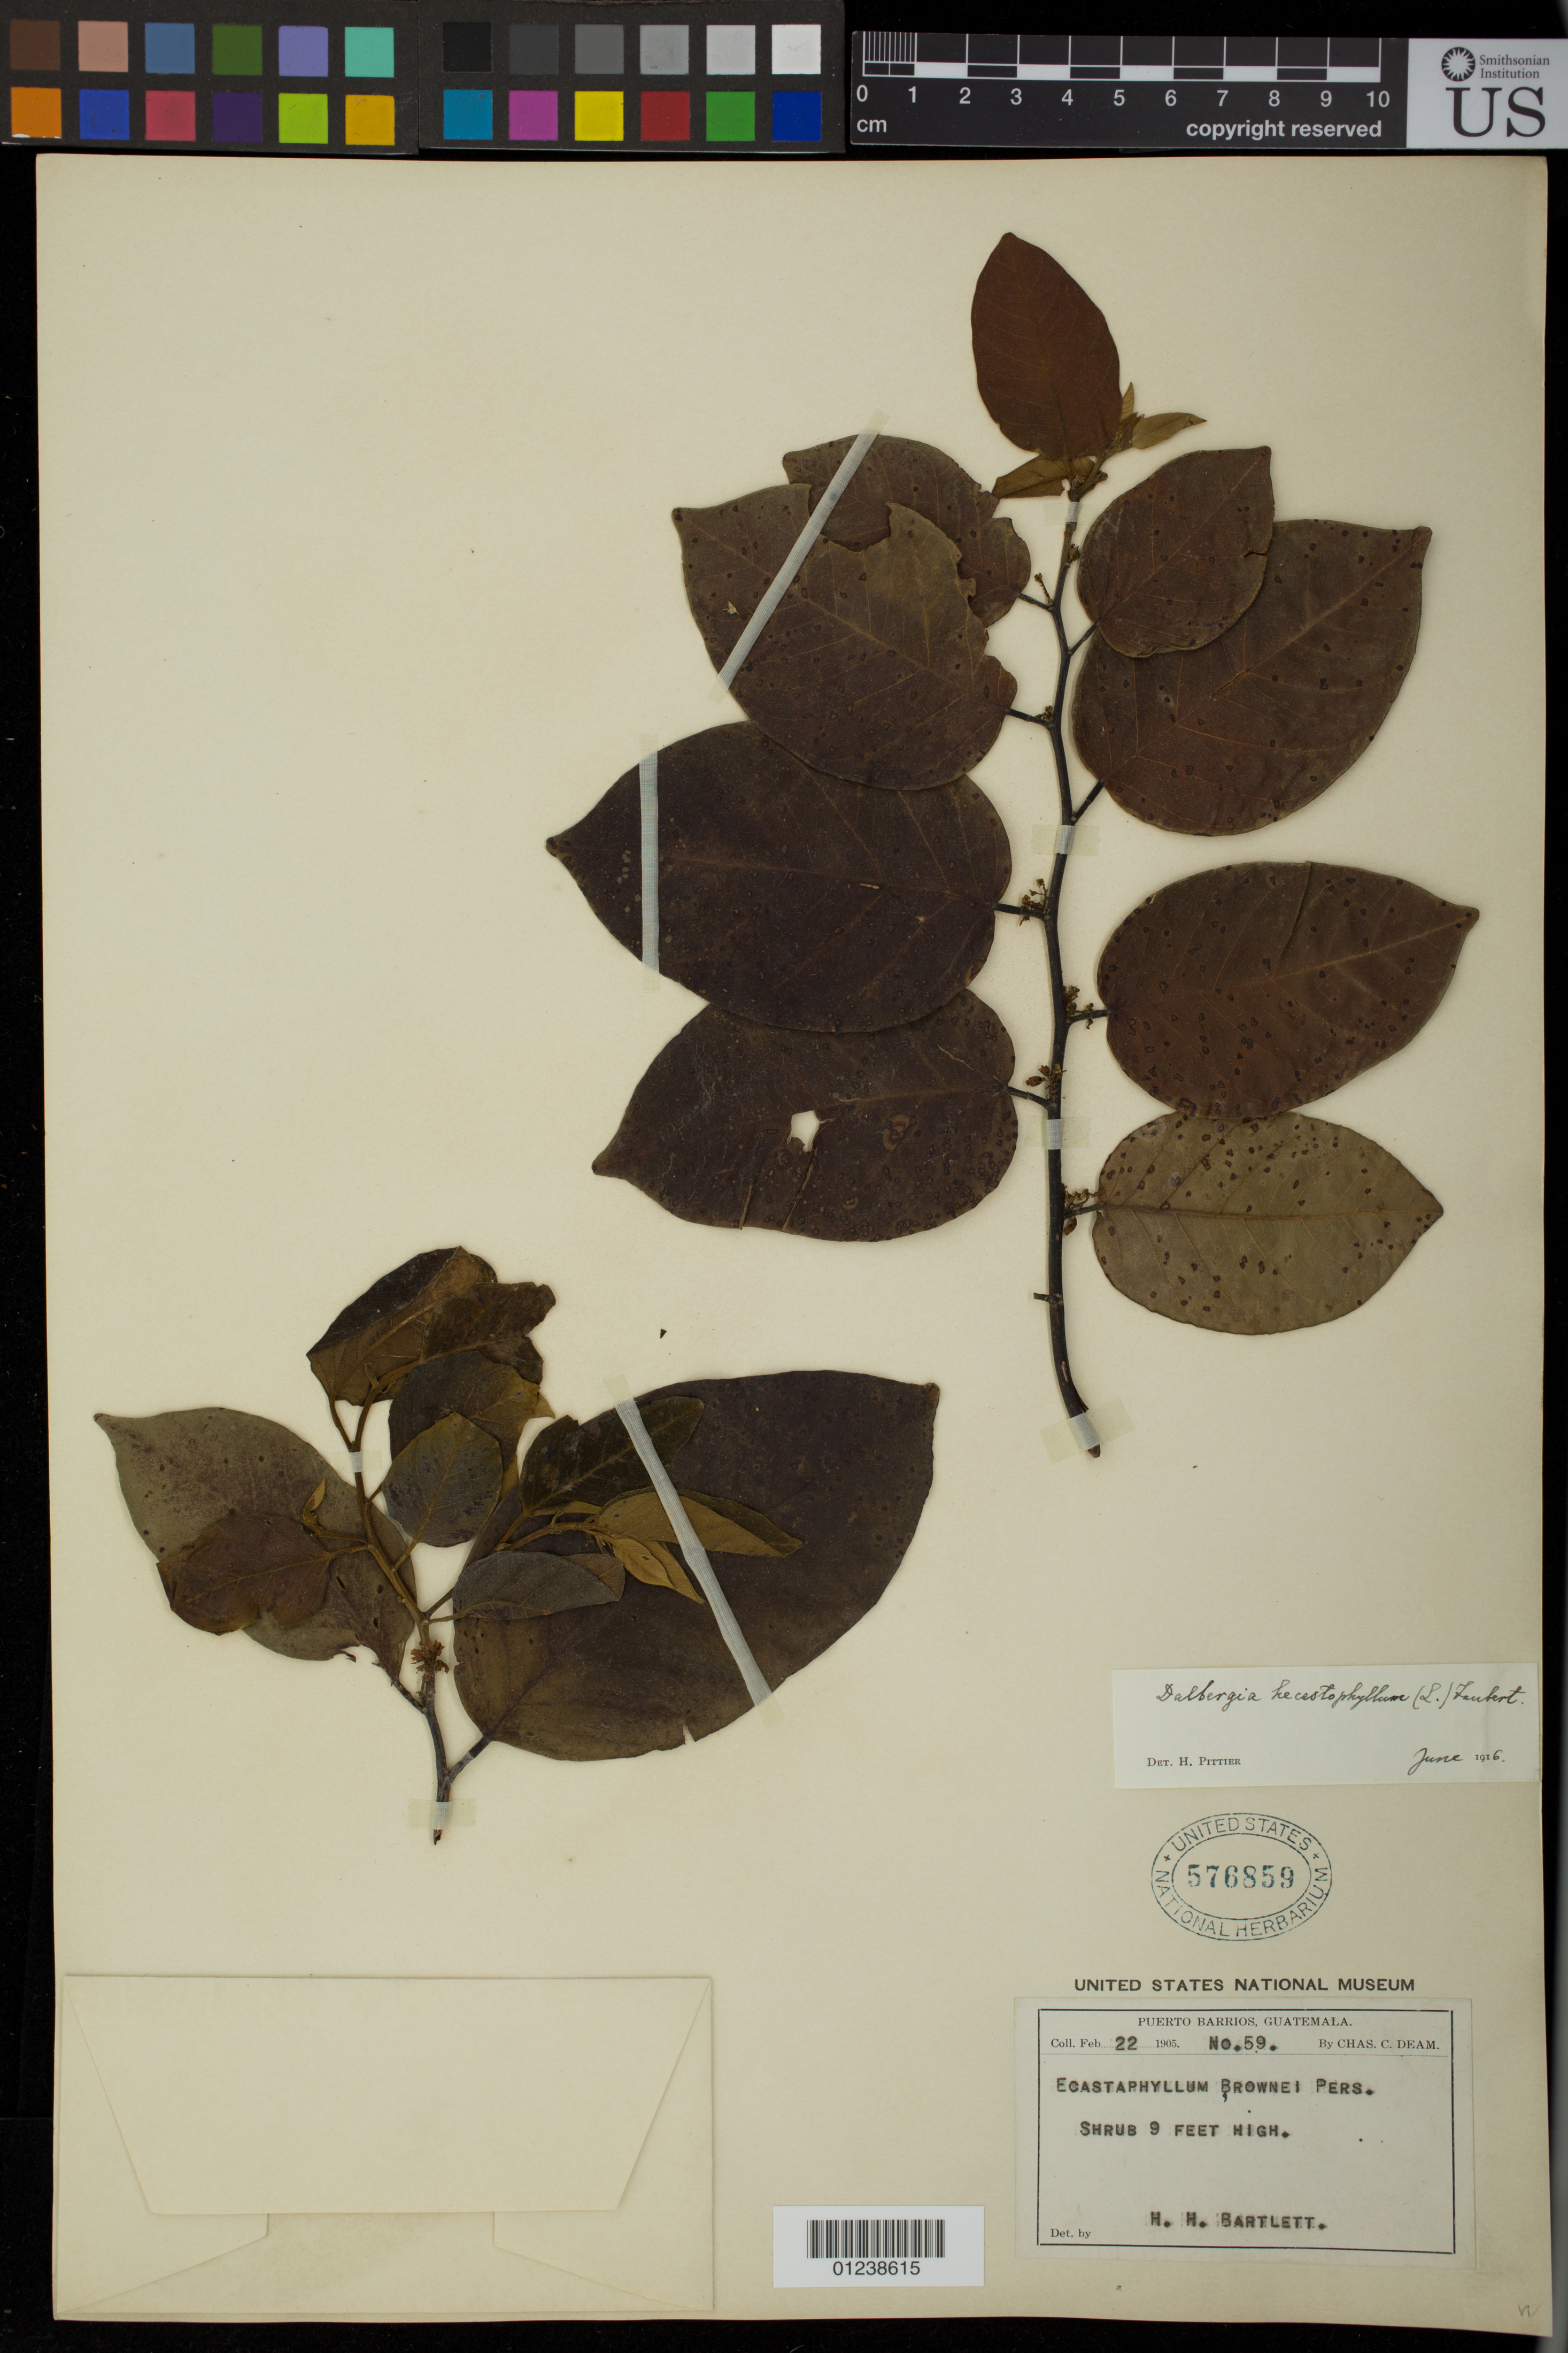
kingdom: Plantae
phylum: Tracheophyta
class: Magnoliopsida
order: Fabales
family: Fabaceae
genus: Dalbergia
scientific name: Dalbergia ecastaphyllum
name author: (L.) Taub.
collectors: C. C. Deam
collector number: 59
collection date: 1905-02-22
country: Guatemala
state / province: Izabal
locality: Puerto Barrios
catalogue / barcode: US 576859